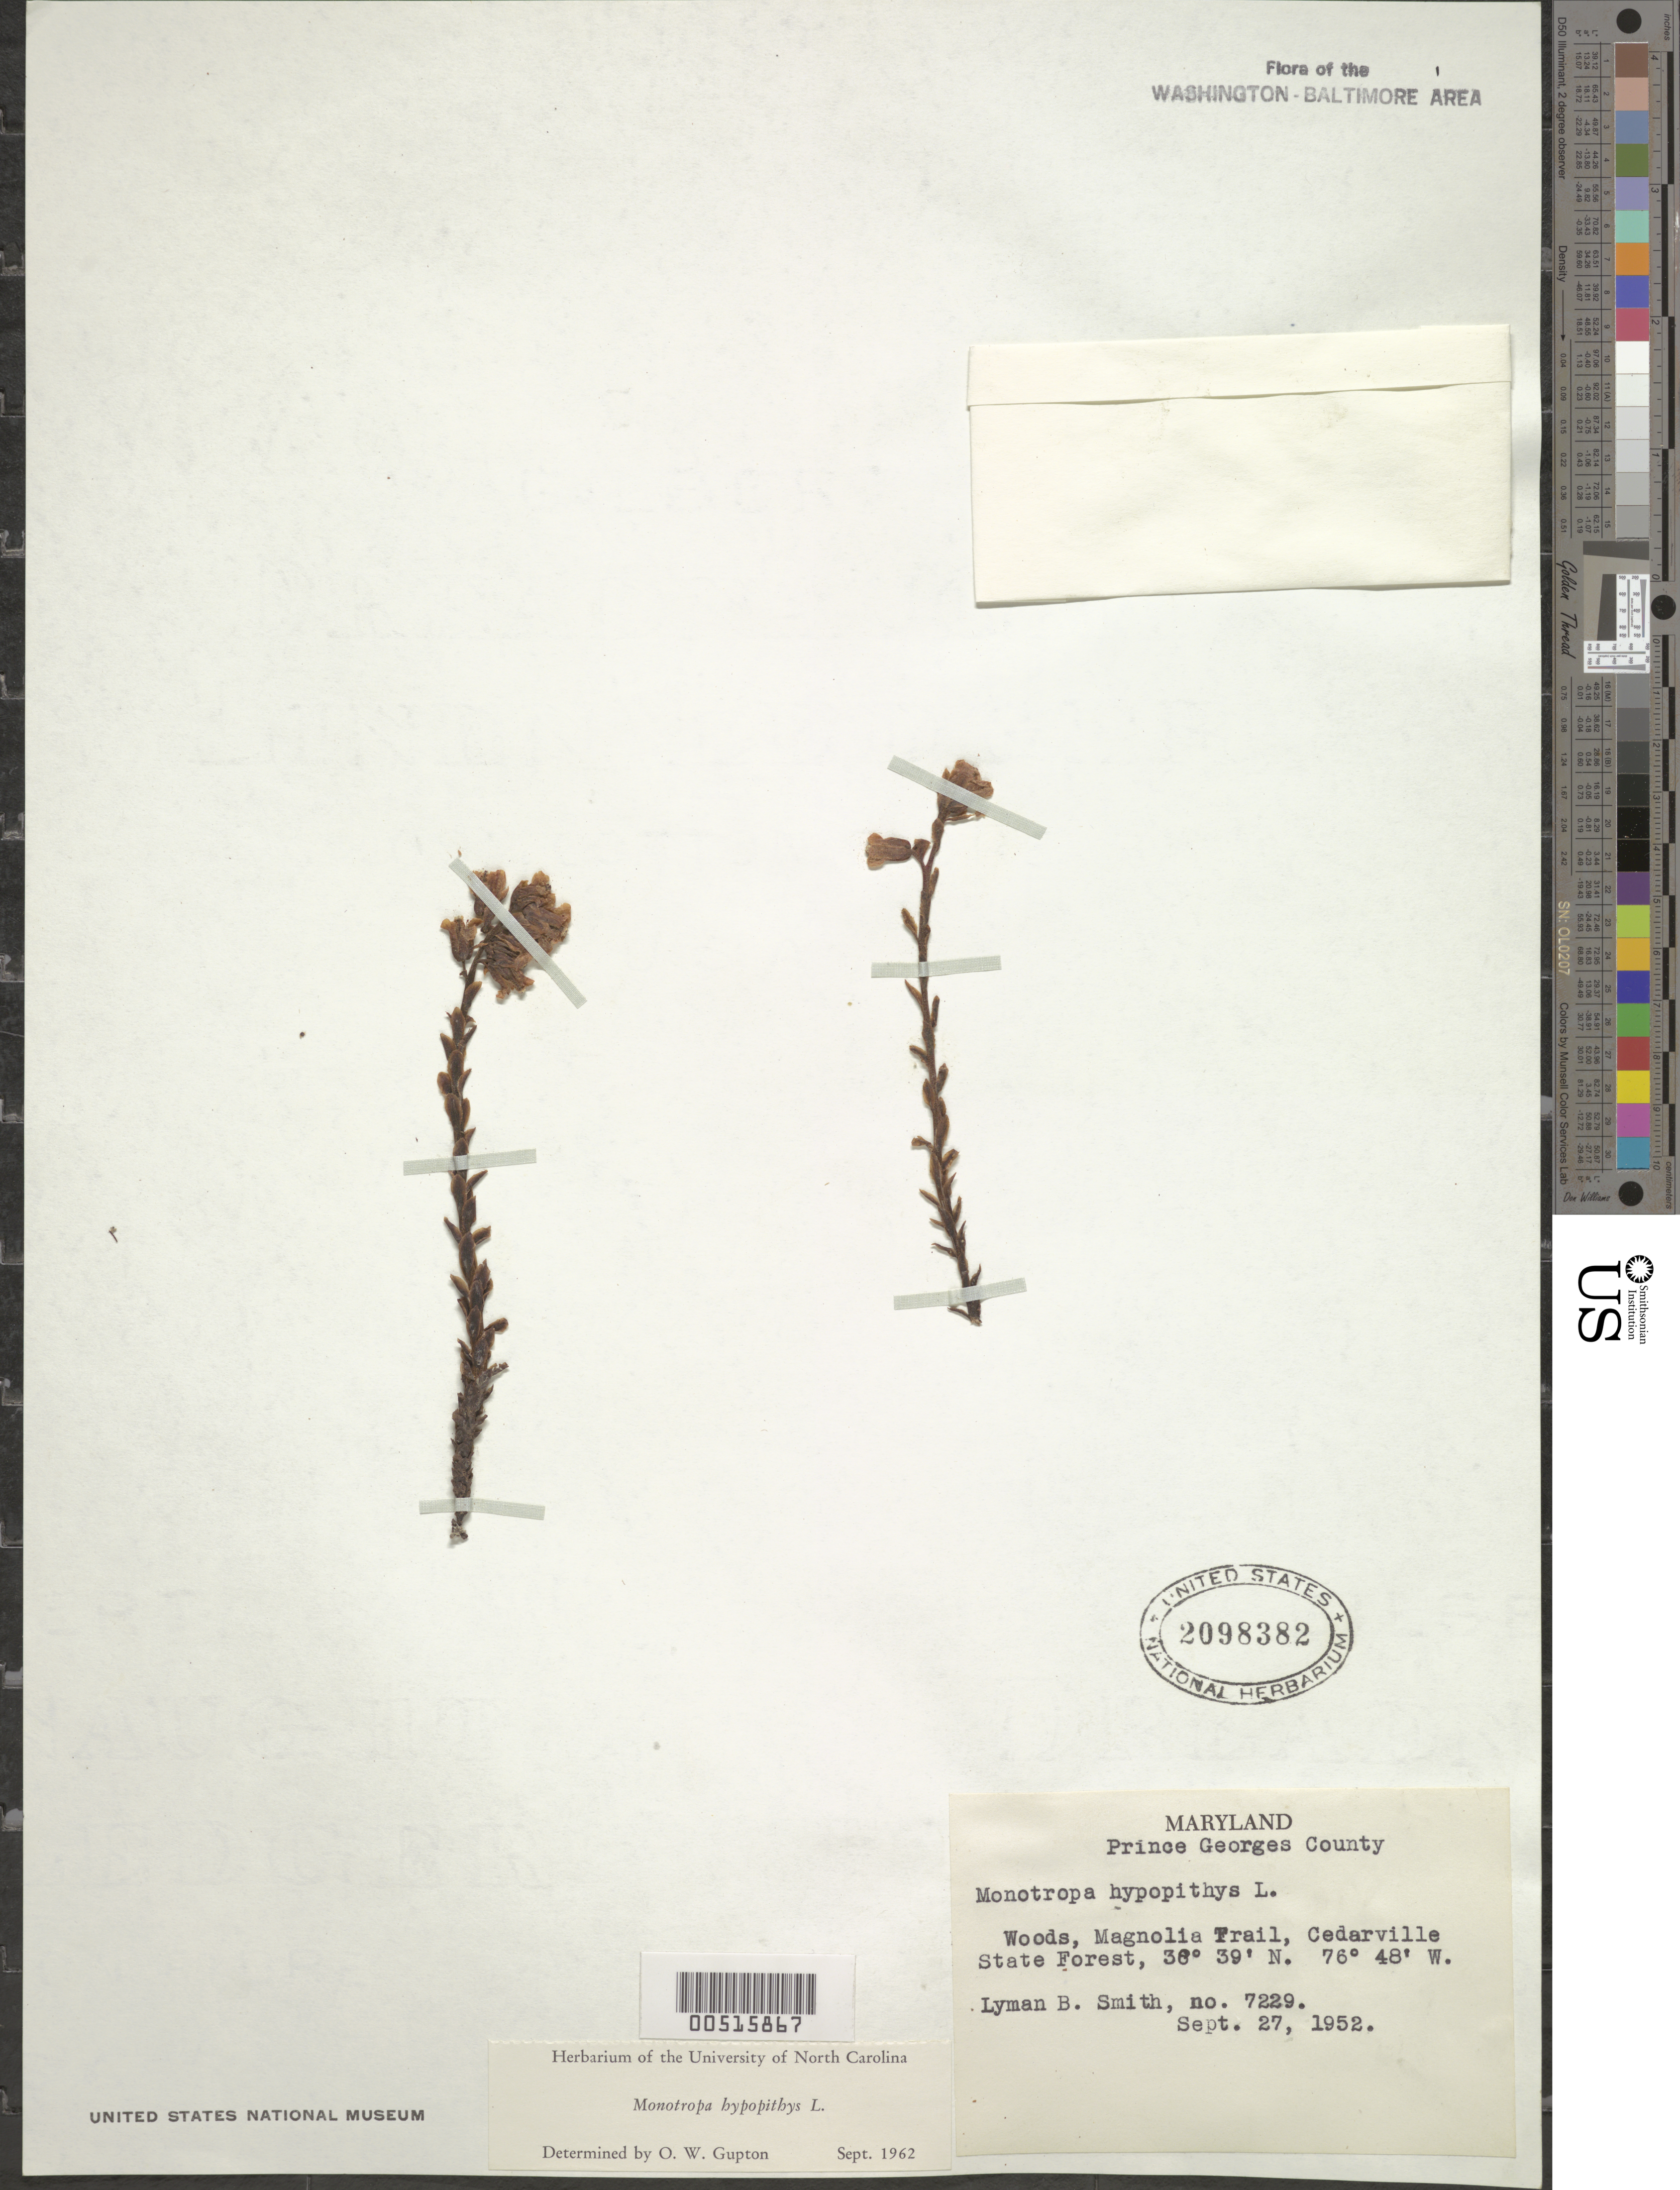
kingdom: Plantae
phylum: Tracheophyta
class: Magnoliopsida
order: Ericales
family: Ericaceae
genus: Hypopitys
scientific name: Hypopitys monotropa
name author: Crantz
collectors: L. Smith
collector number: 7229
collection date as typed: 27 Sep 1952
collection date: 1952-09-27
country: United States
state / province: Maryland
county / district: Prince George's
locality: Cedarville State Forest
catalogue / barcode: US 2098382